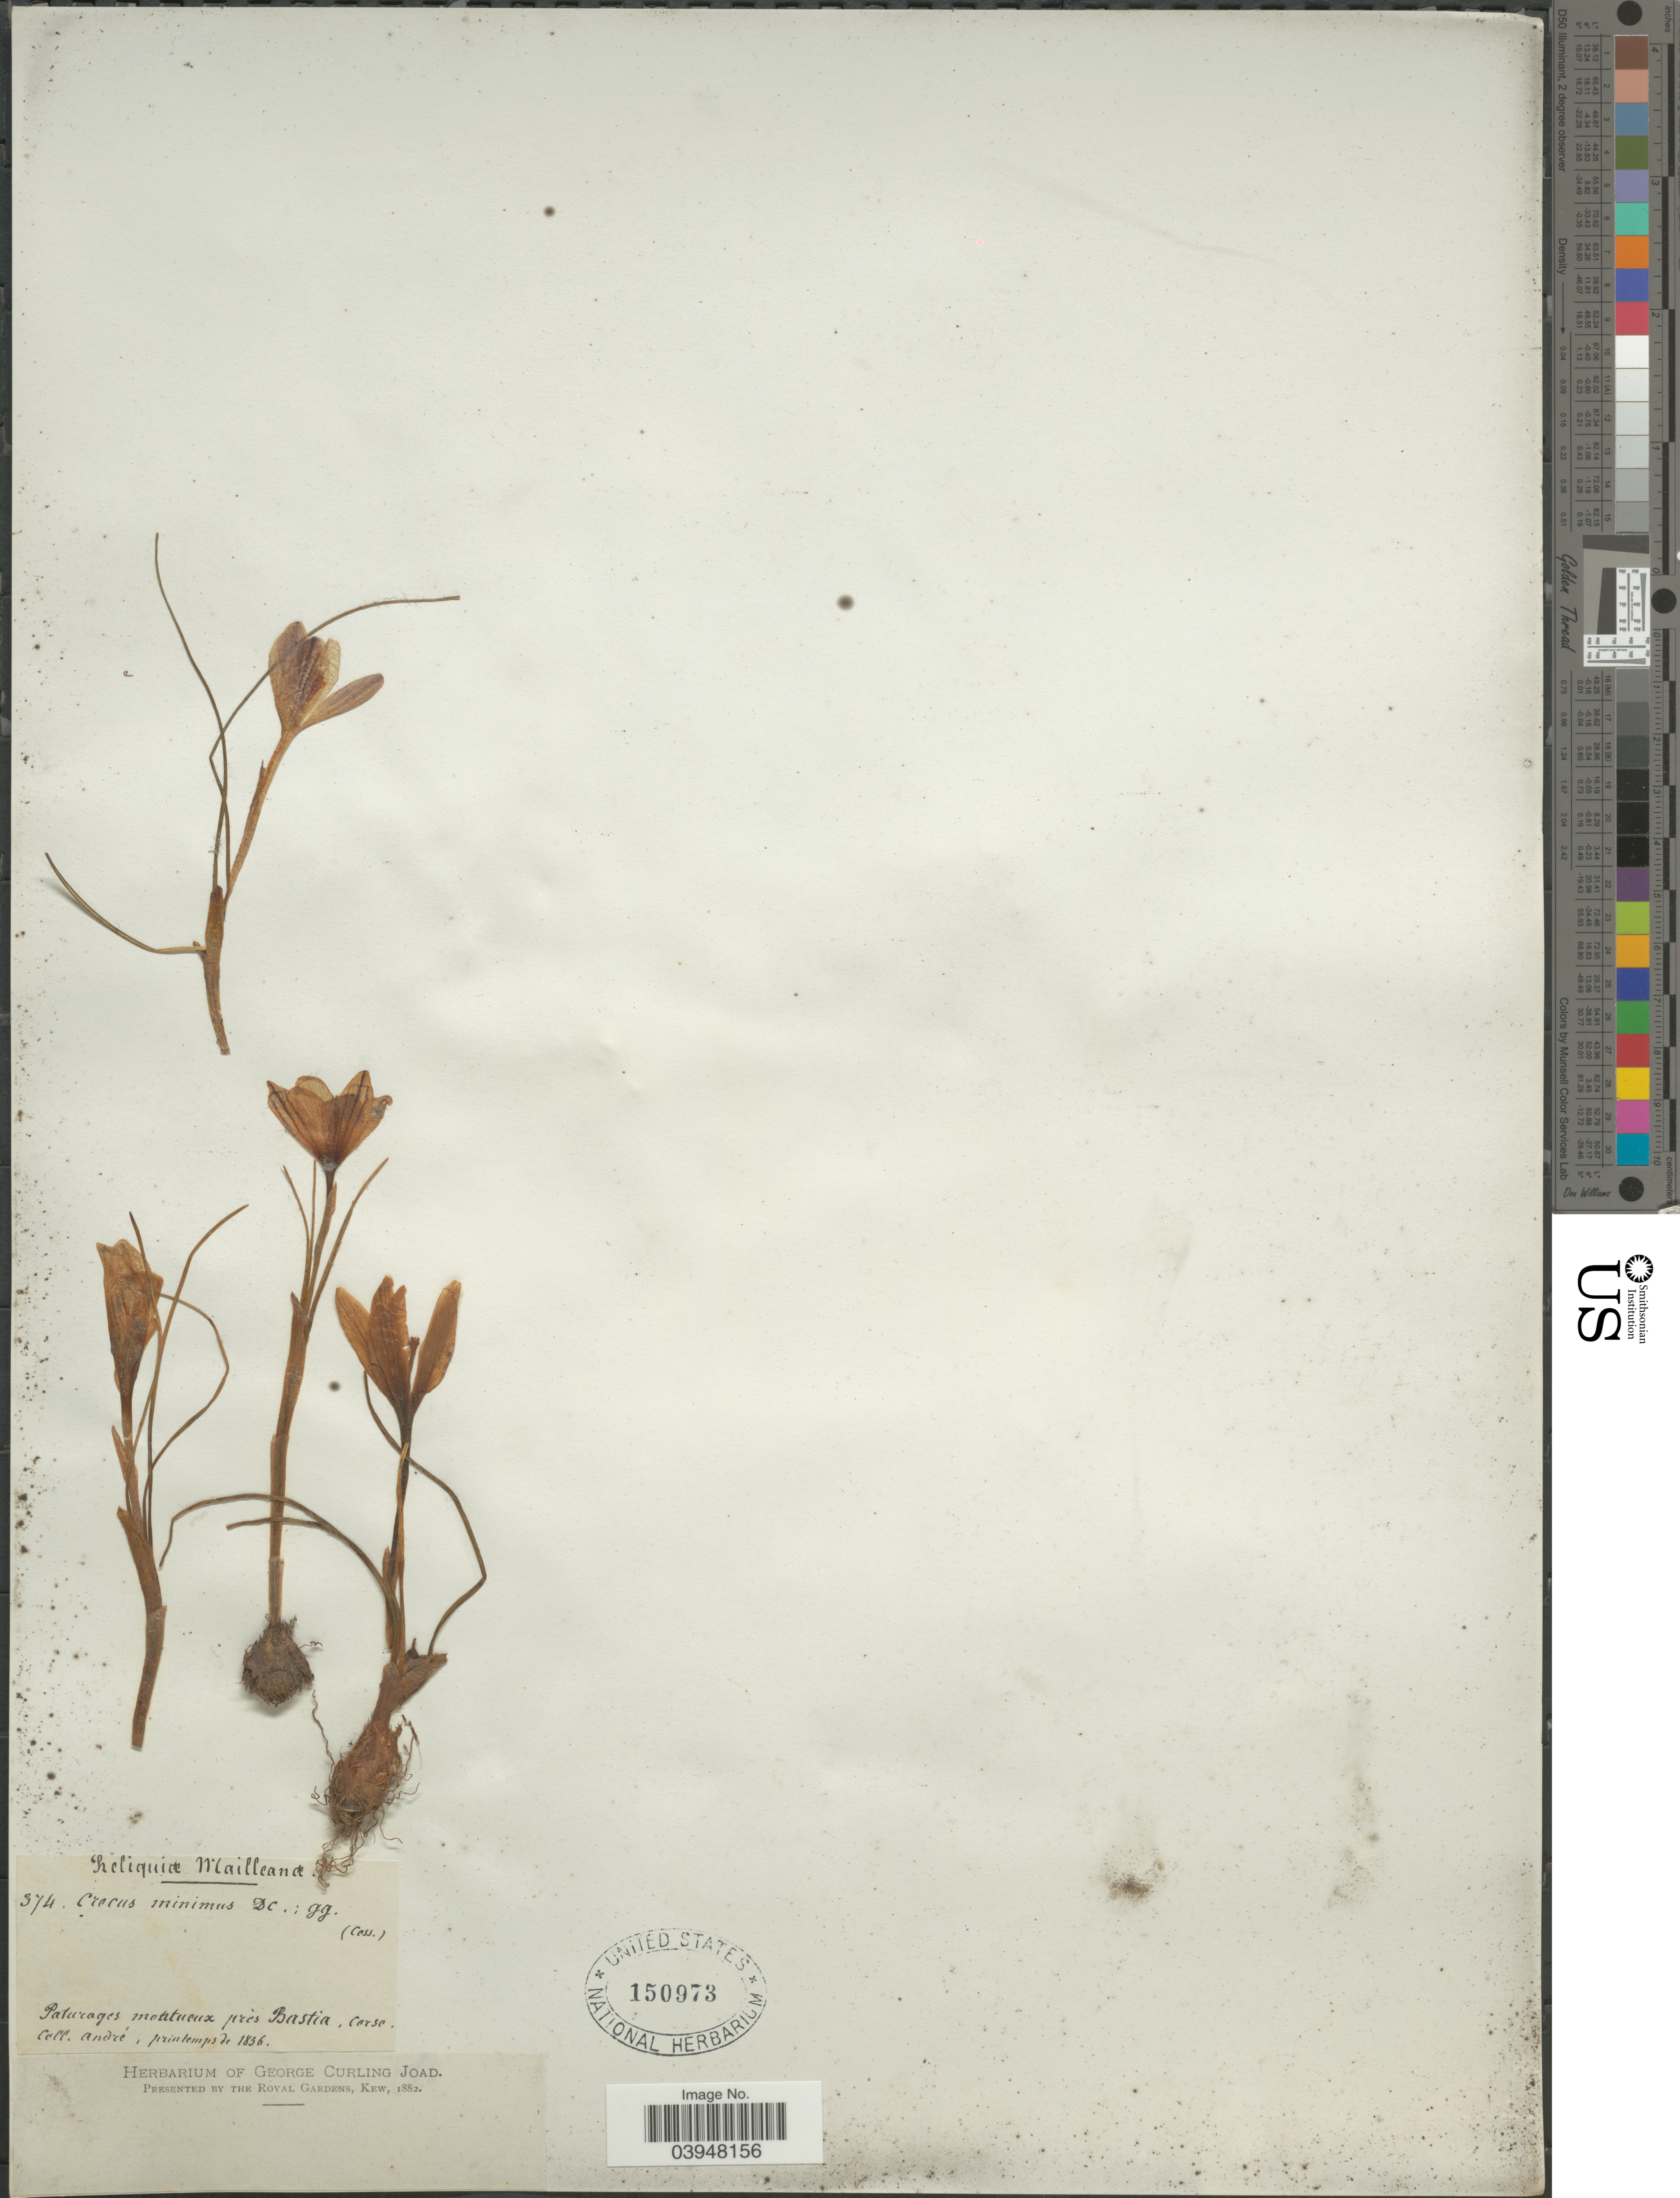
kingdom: Plantae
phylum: Tracheophyta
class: Liliopsida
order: Asparagales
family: Iridaceae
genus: Crocus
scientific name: Crocus minimus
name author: DC.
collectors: André, --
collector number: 374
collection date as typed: printemps de 1856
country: France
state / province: Corsica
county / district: Haute-Corse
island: Corse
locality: Paturages monteueux prés Bastia, Corse.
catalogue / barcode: US 150973